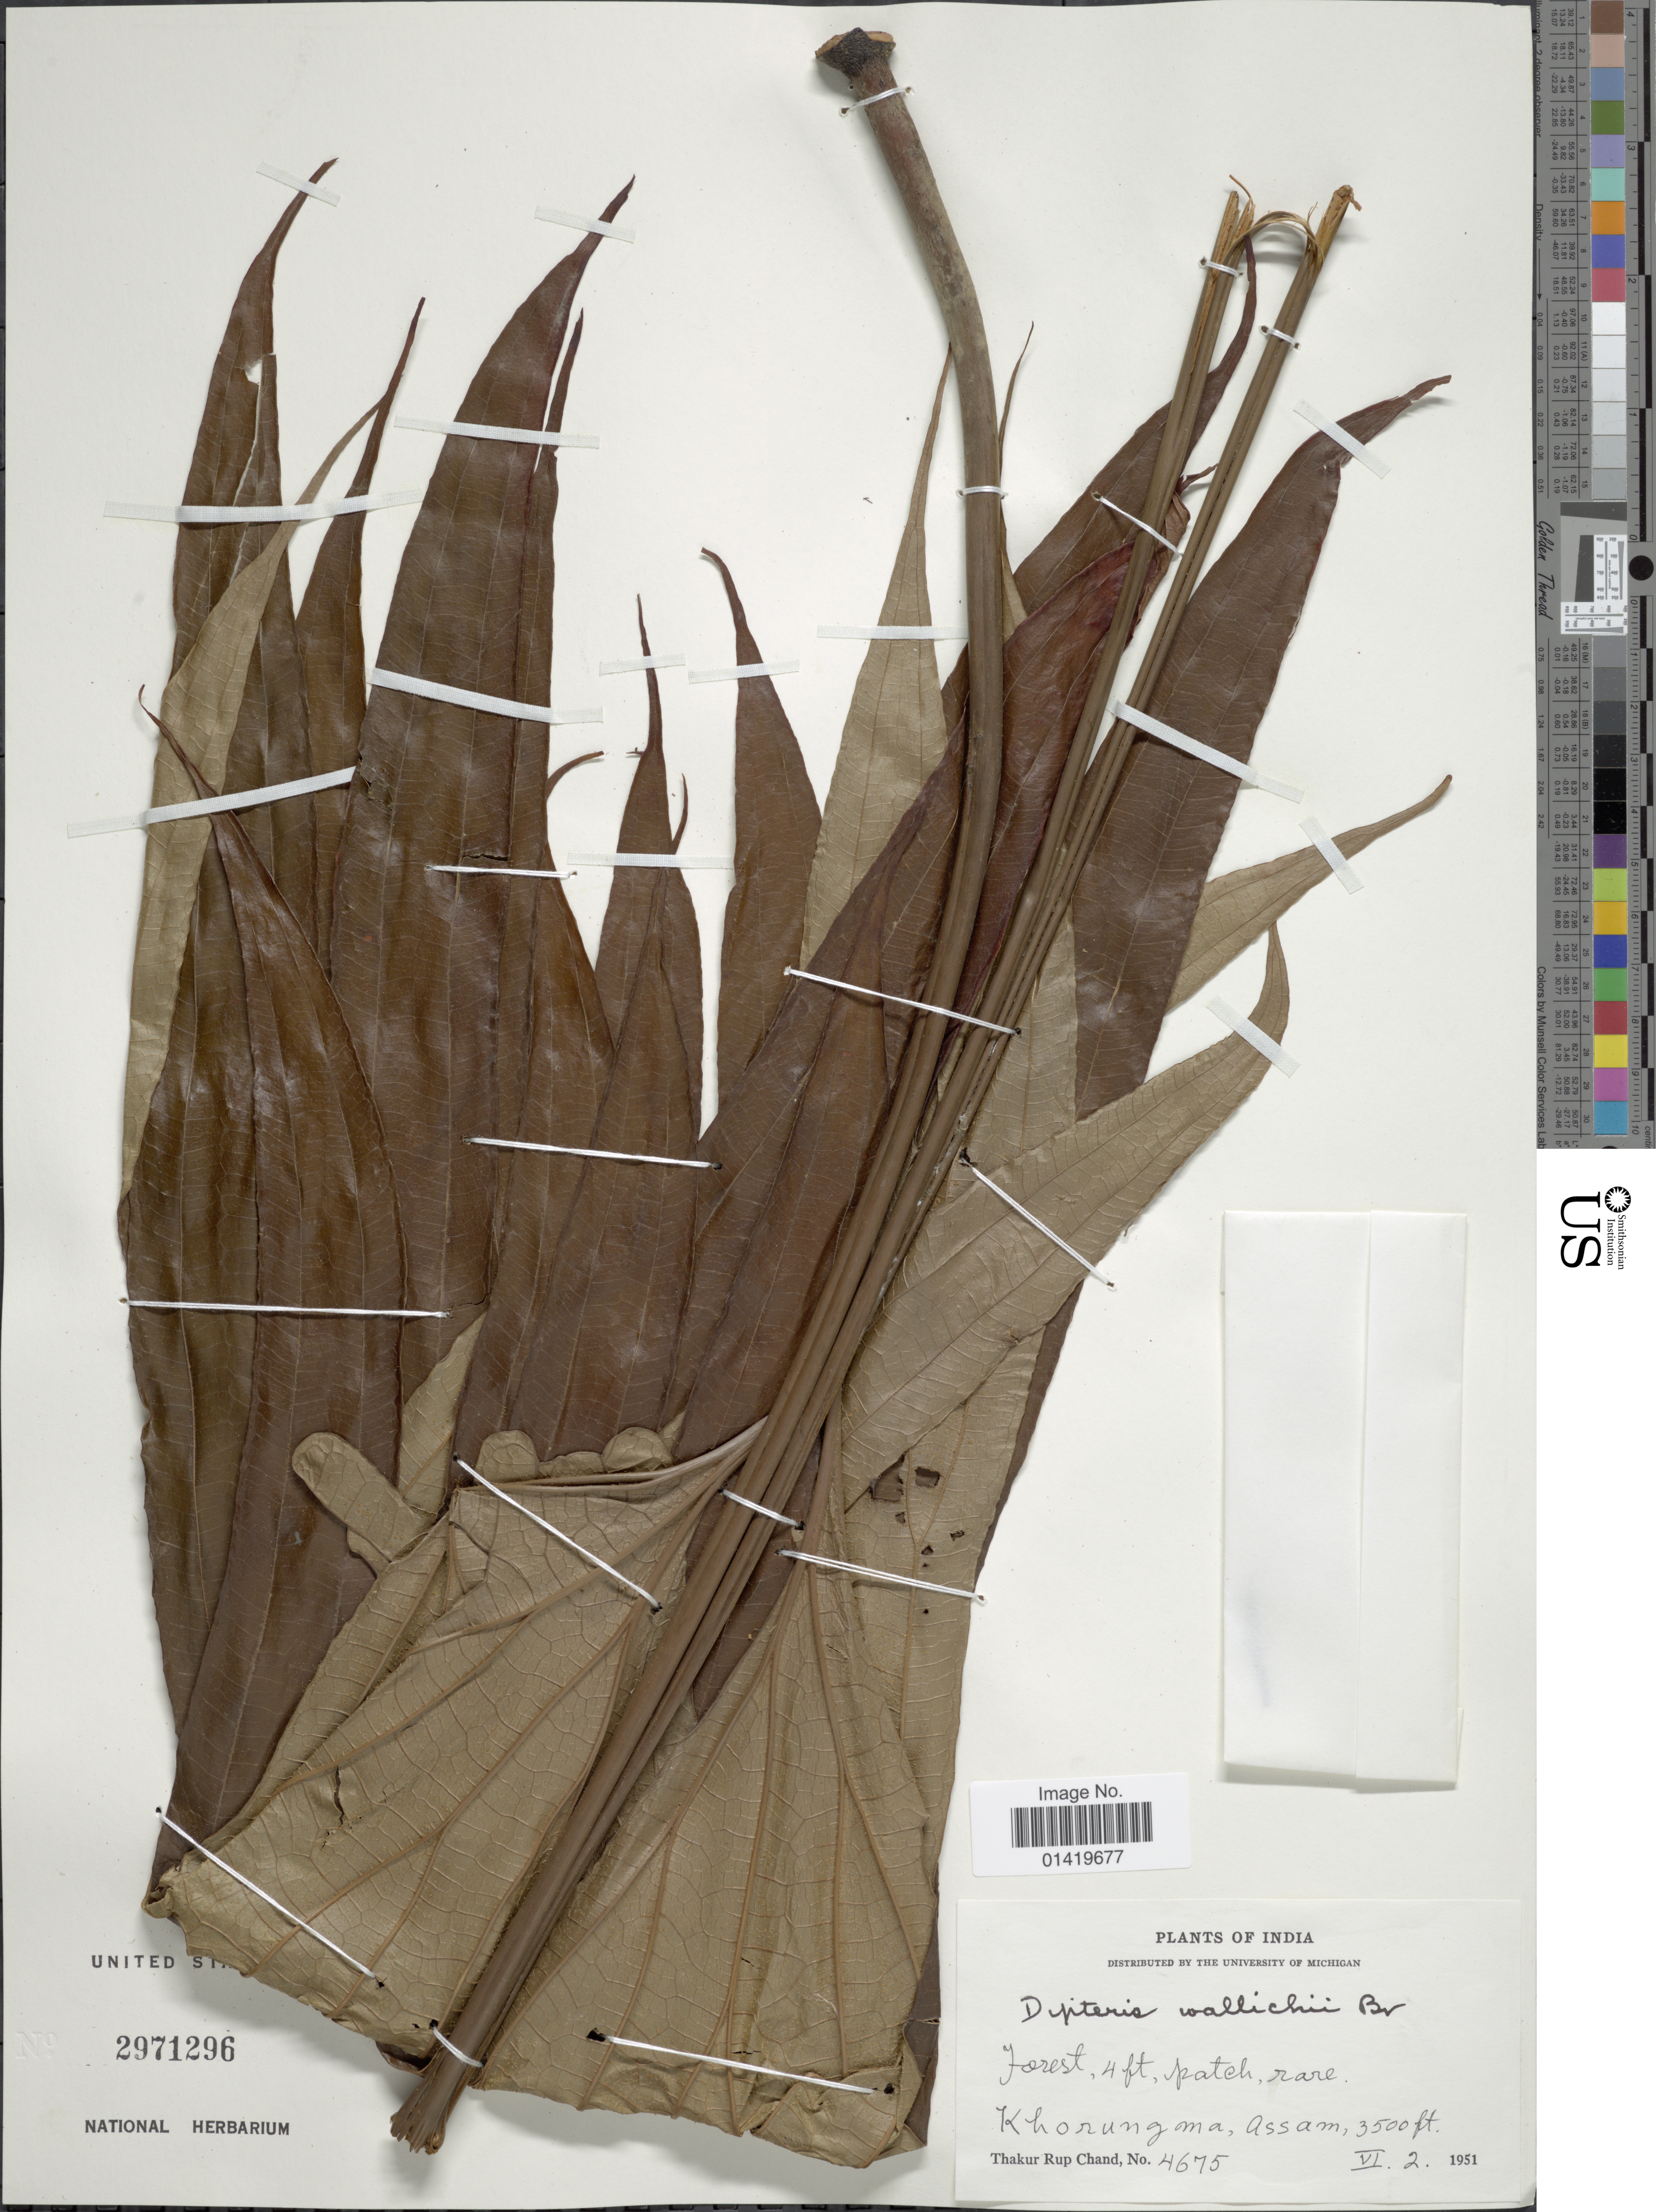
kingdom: Plantae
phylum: Tracheophyta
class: Polypodiopsida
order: Gleicheniales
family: Dipteridaceae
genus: Dipteris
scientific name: Dipteris wallichii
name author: (R. Br.) T. Moore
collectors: T. R. Chand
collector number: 4675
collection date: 1951-06-02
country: India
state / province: Assam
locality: Khorungma, Assam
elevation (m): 1067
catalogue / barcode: US 2971296